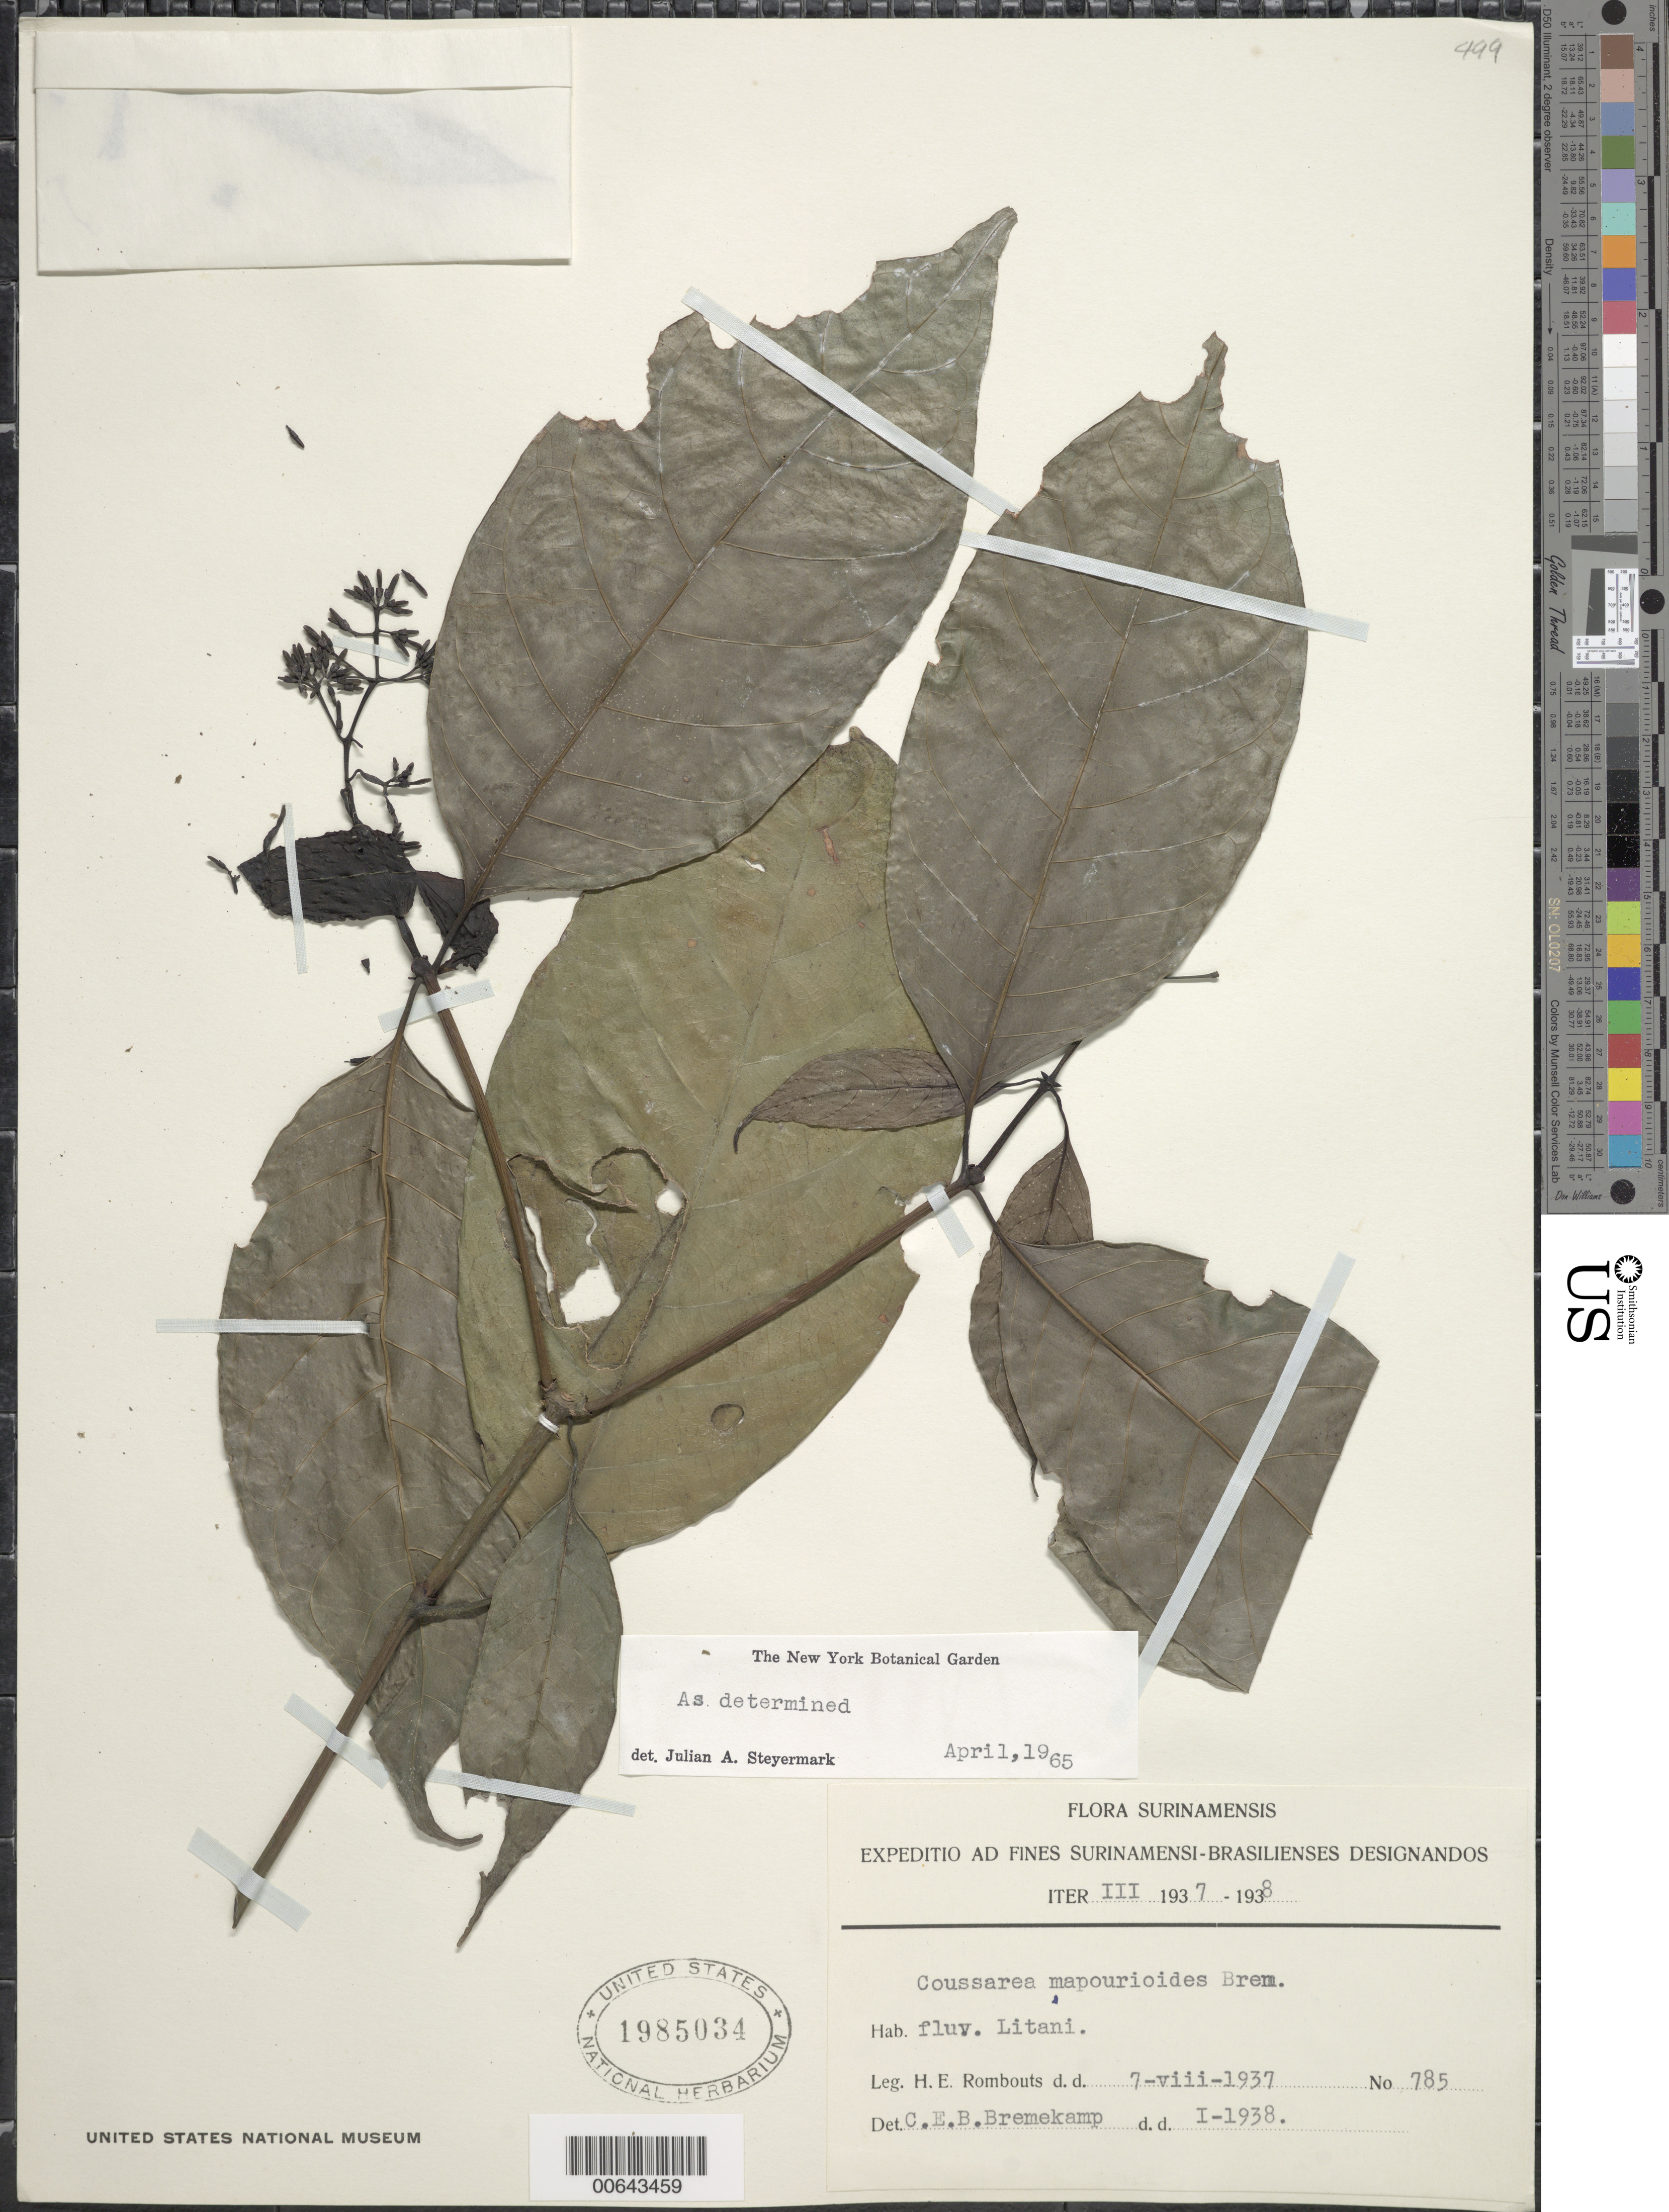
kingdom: Plantae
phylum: Tracheophyta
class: Magnoliopsida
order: Gentianales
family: Rubiaceae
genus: Coussarea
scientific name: Coussarea mapourioides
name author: Bremek.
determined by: Steyermark, Julian A., (VEN)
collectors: H. Rombouts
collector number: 785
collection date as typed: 7-Jul-37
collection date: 1937-07-07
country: Suriname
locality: Litani R., Tumuc-Humac range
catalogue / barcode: US 1985034